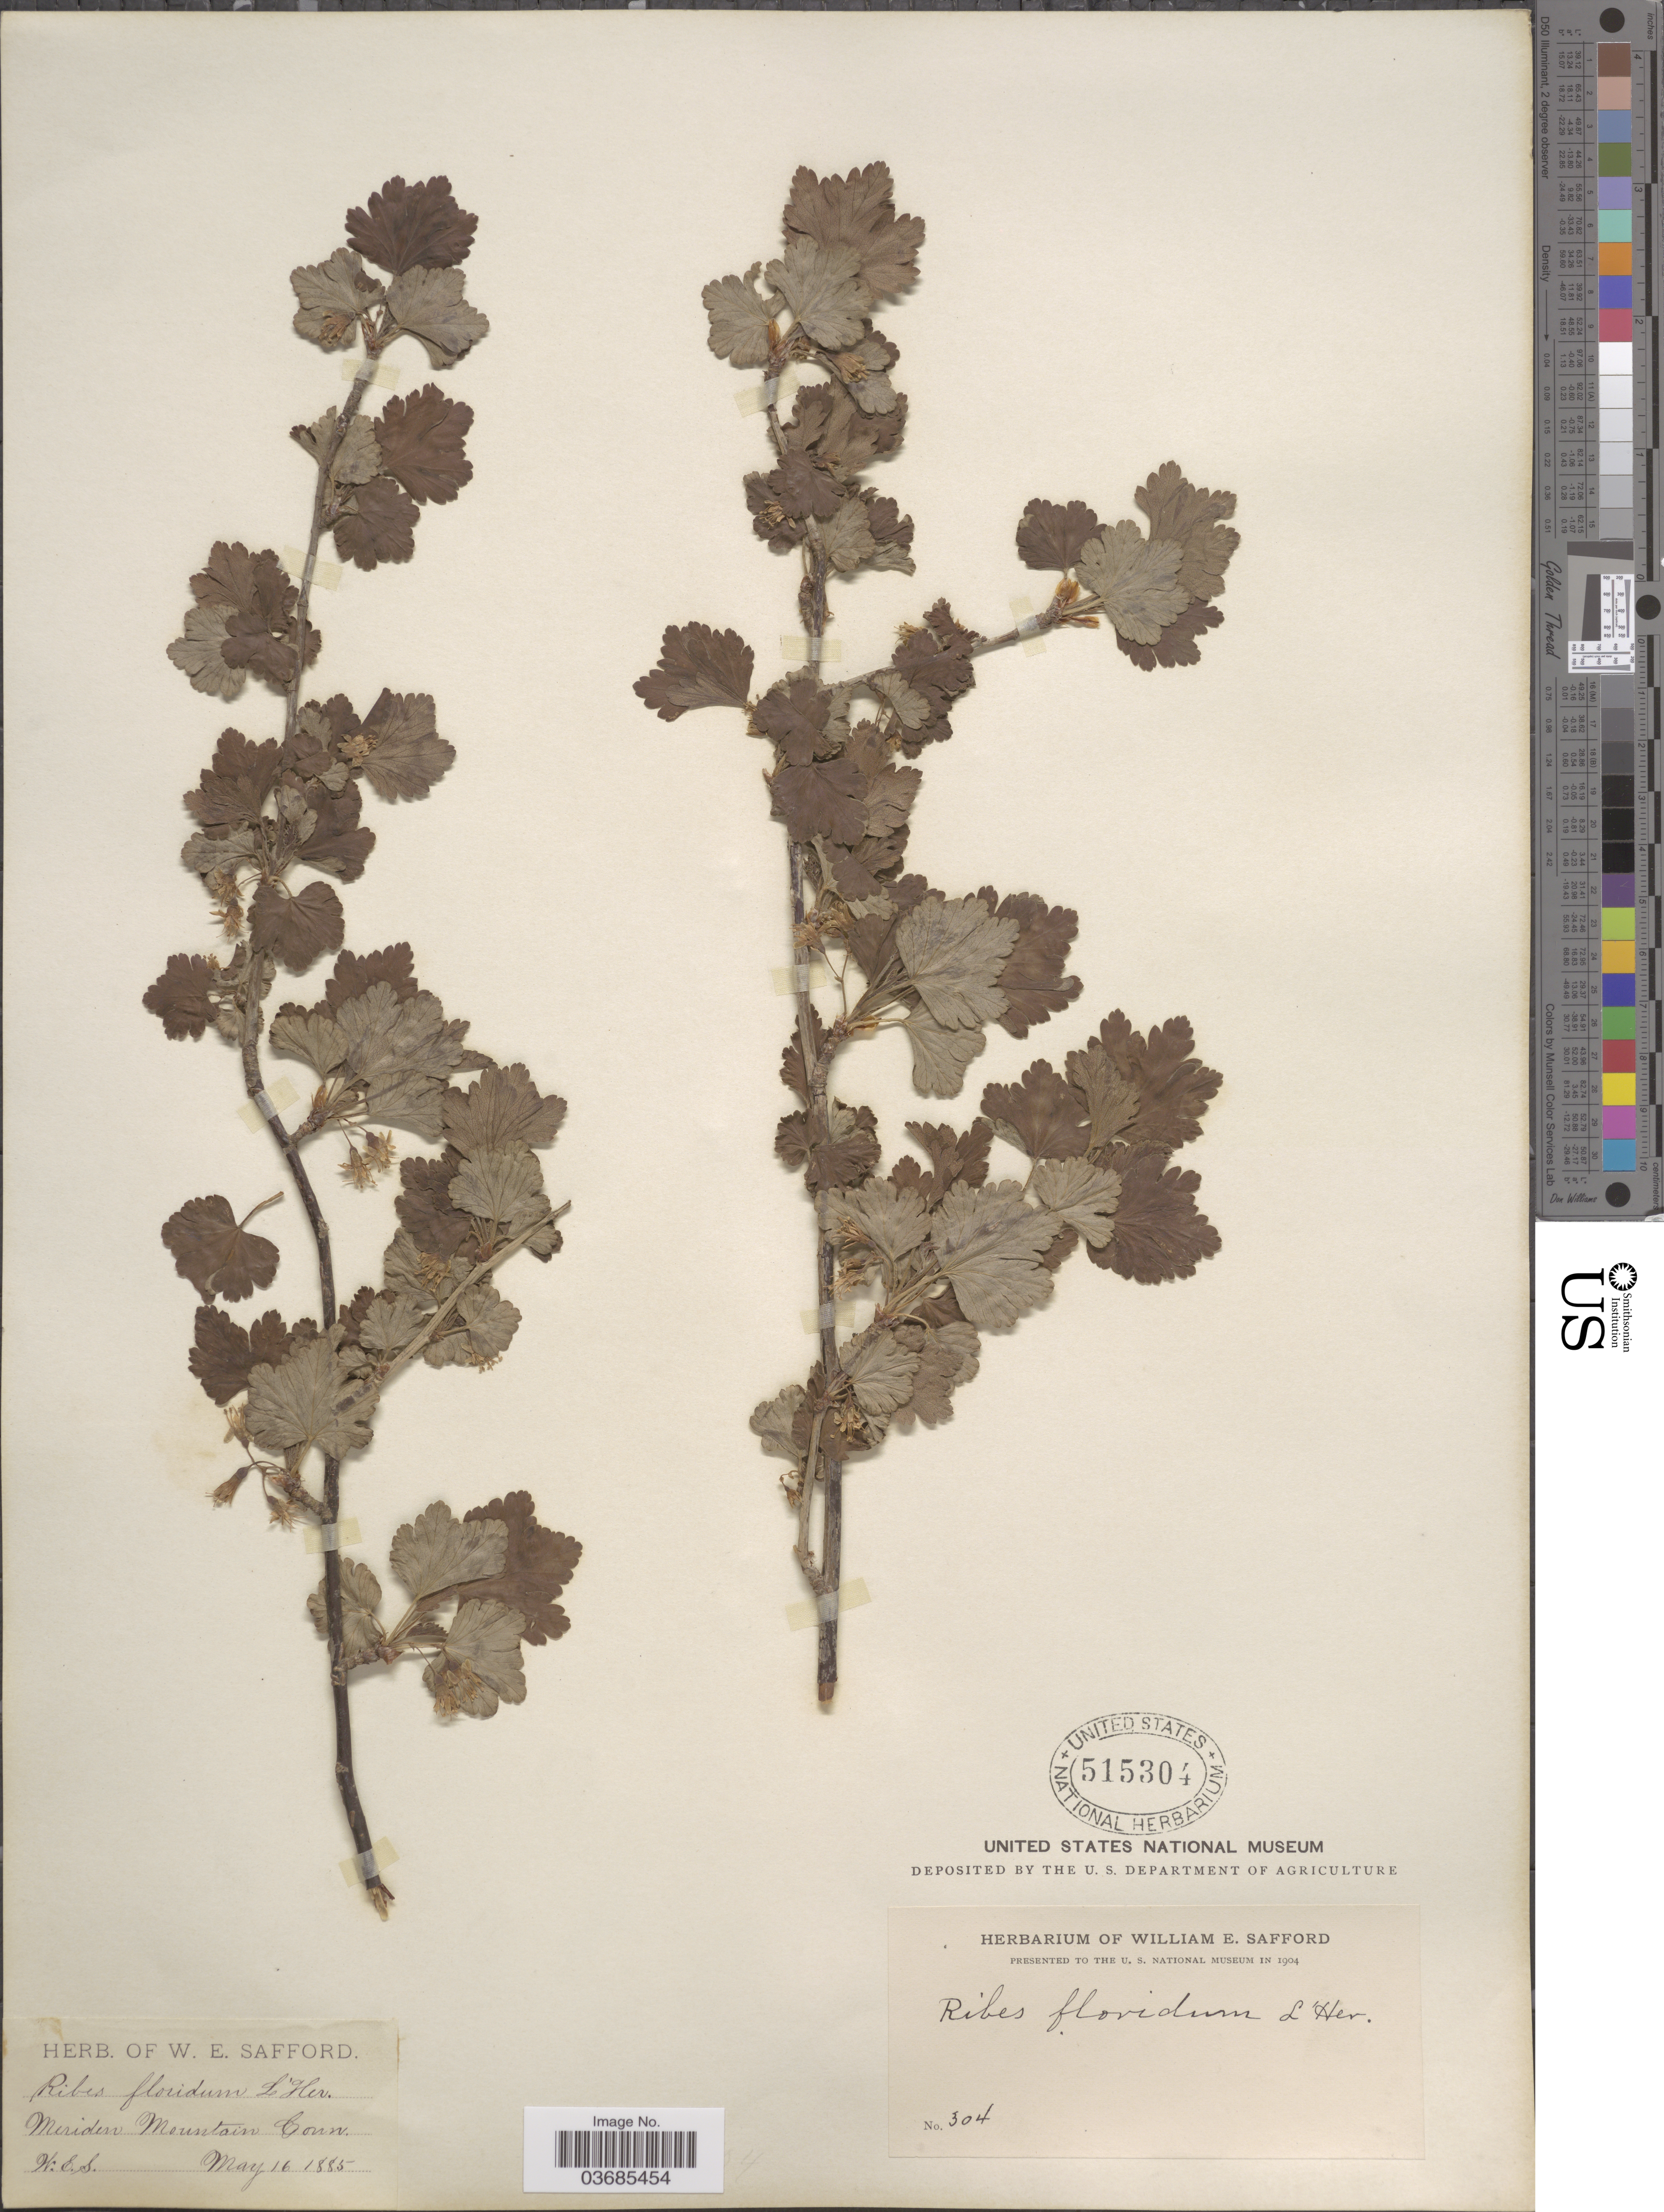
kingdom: Plantae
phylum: Tracheophyta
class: Magnoliopsida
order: Saxifragales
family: Grossulariaceae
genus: Ribes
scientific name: Ribes americanum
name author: Mill.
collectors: W. E. Safford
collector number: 304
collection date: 1885-05-16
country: United States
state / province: Connecticut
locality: Meriden Mountain.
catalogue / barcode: US 515304